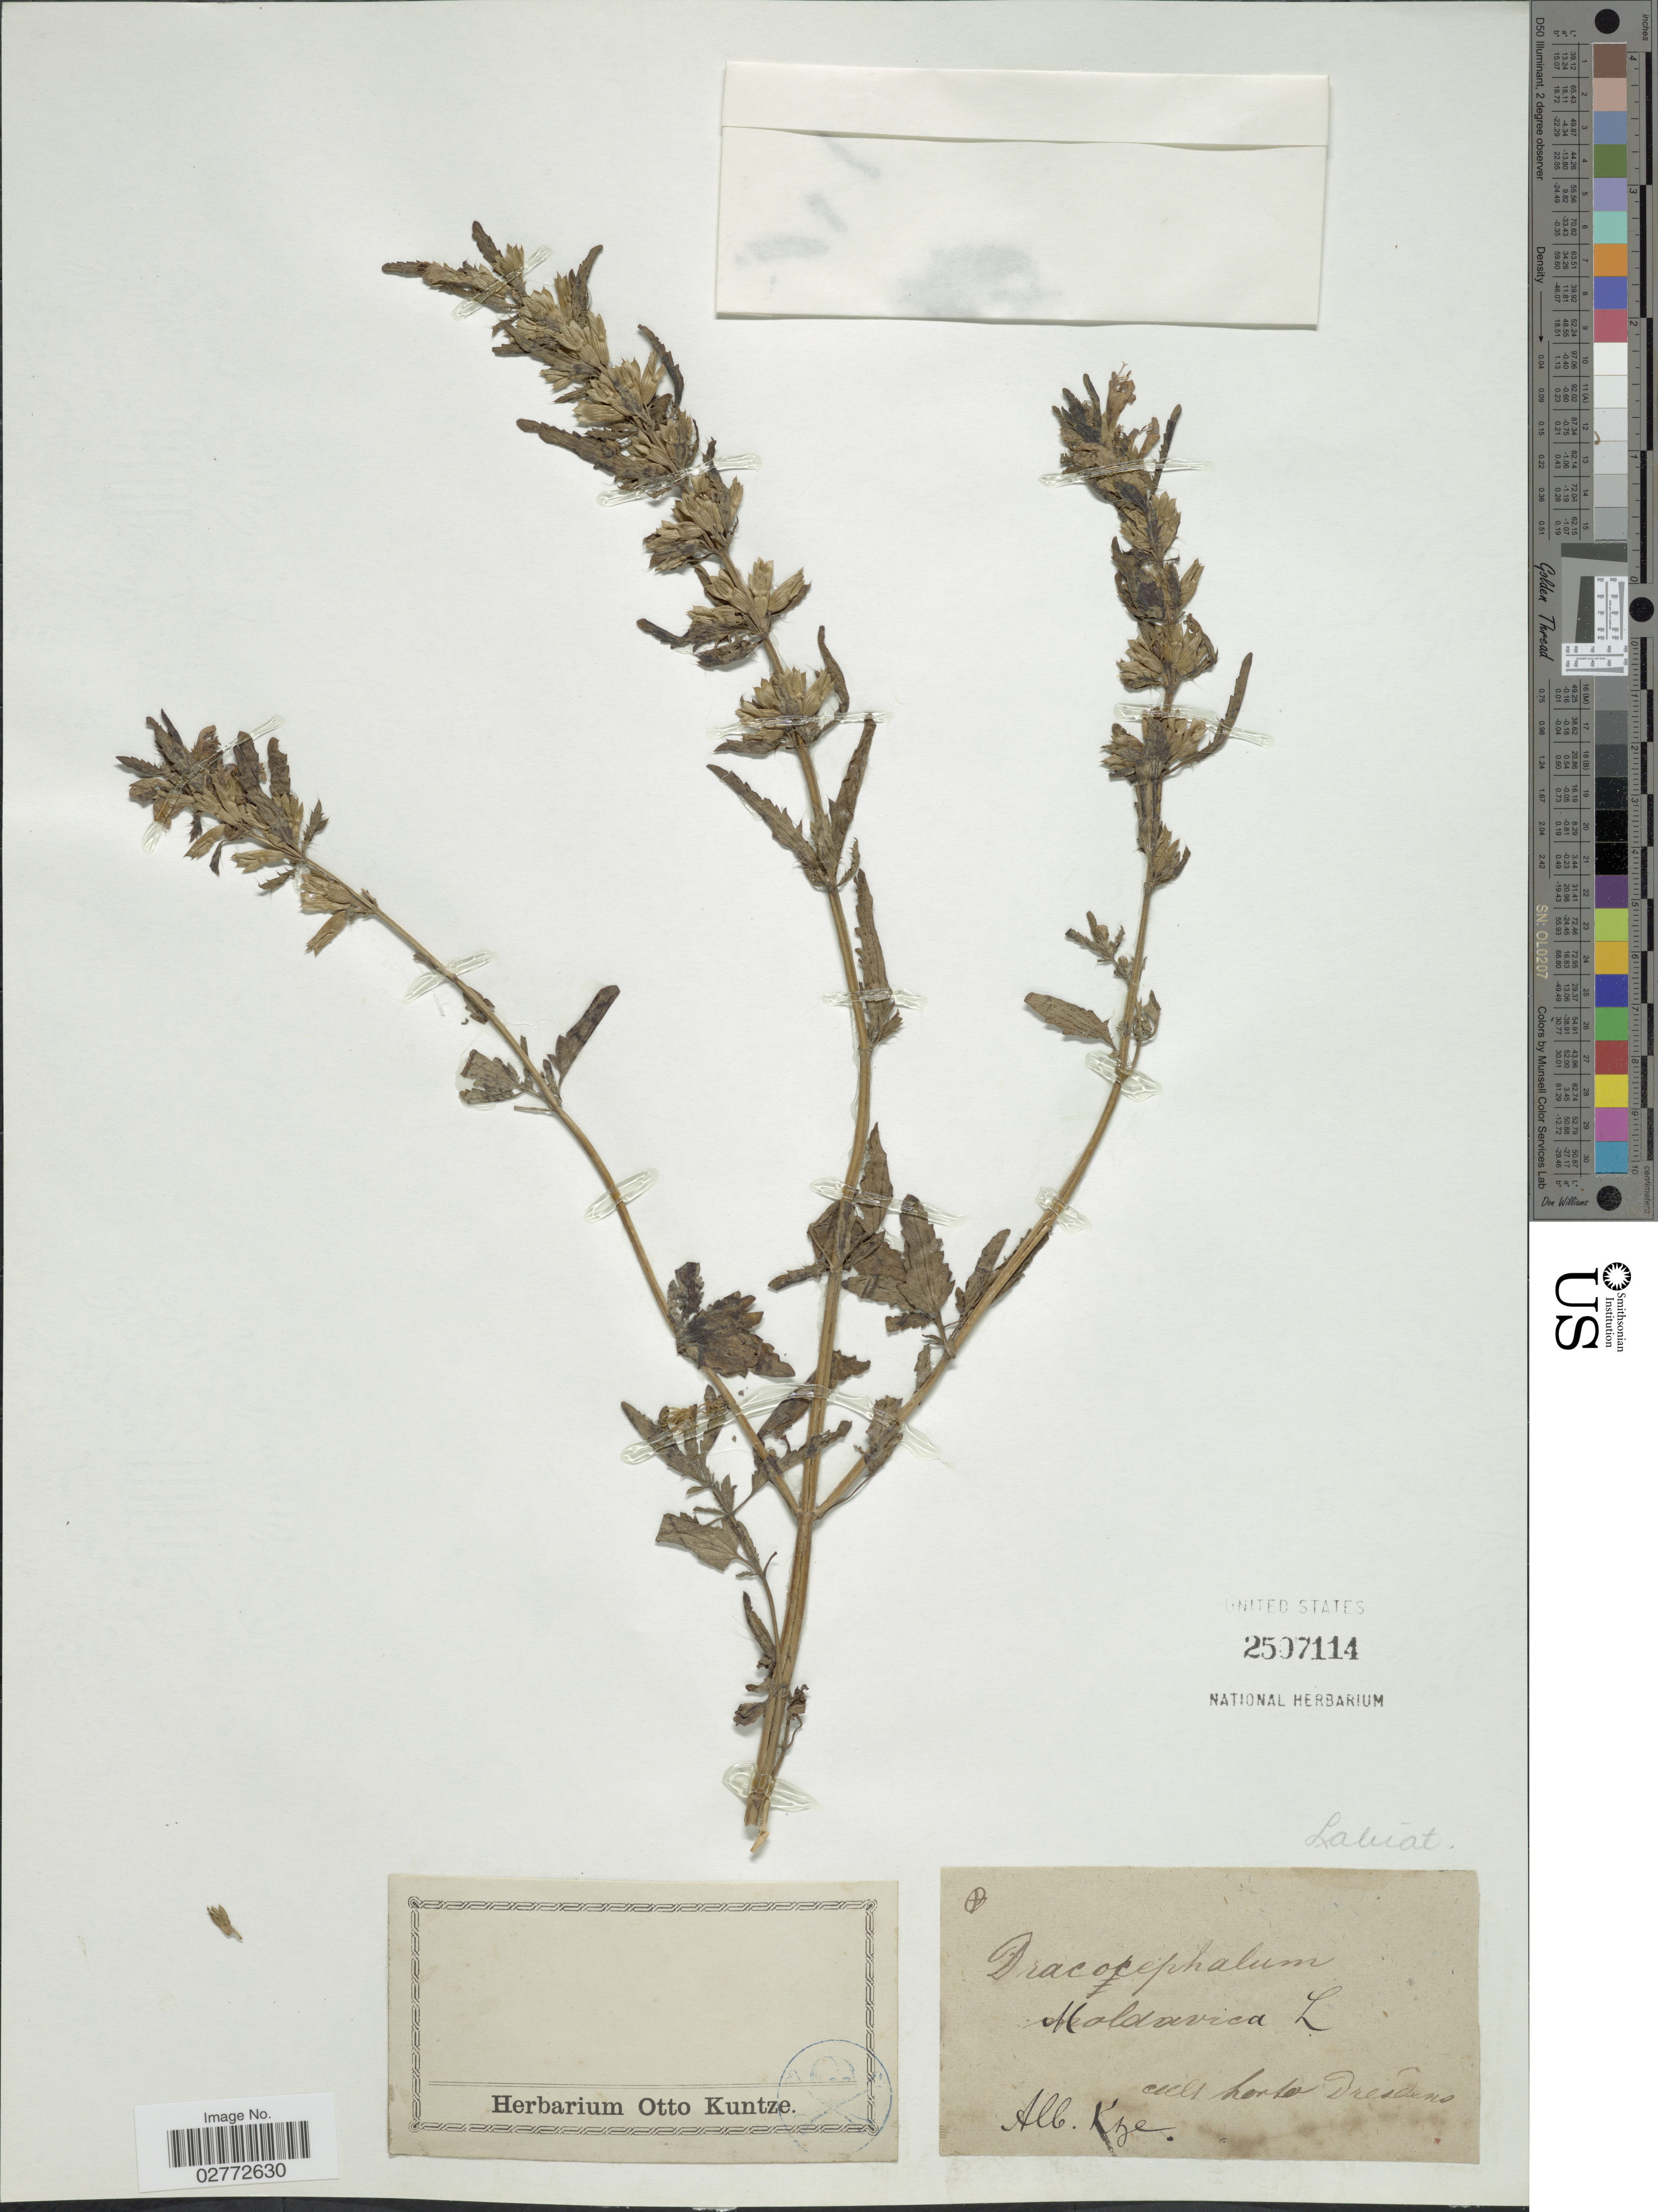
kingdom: Plantae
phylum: Tracheophyta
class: Magnoliopsida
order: Lamiales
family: Lamiaceae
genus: Dracocephalum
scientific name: Dracocephalum moldavica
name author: L.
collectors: A. Kuntze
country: Germany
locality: Horto Dresdeno.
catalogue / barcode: US 2507114